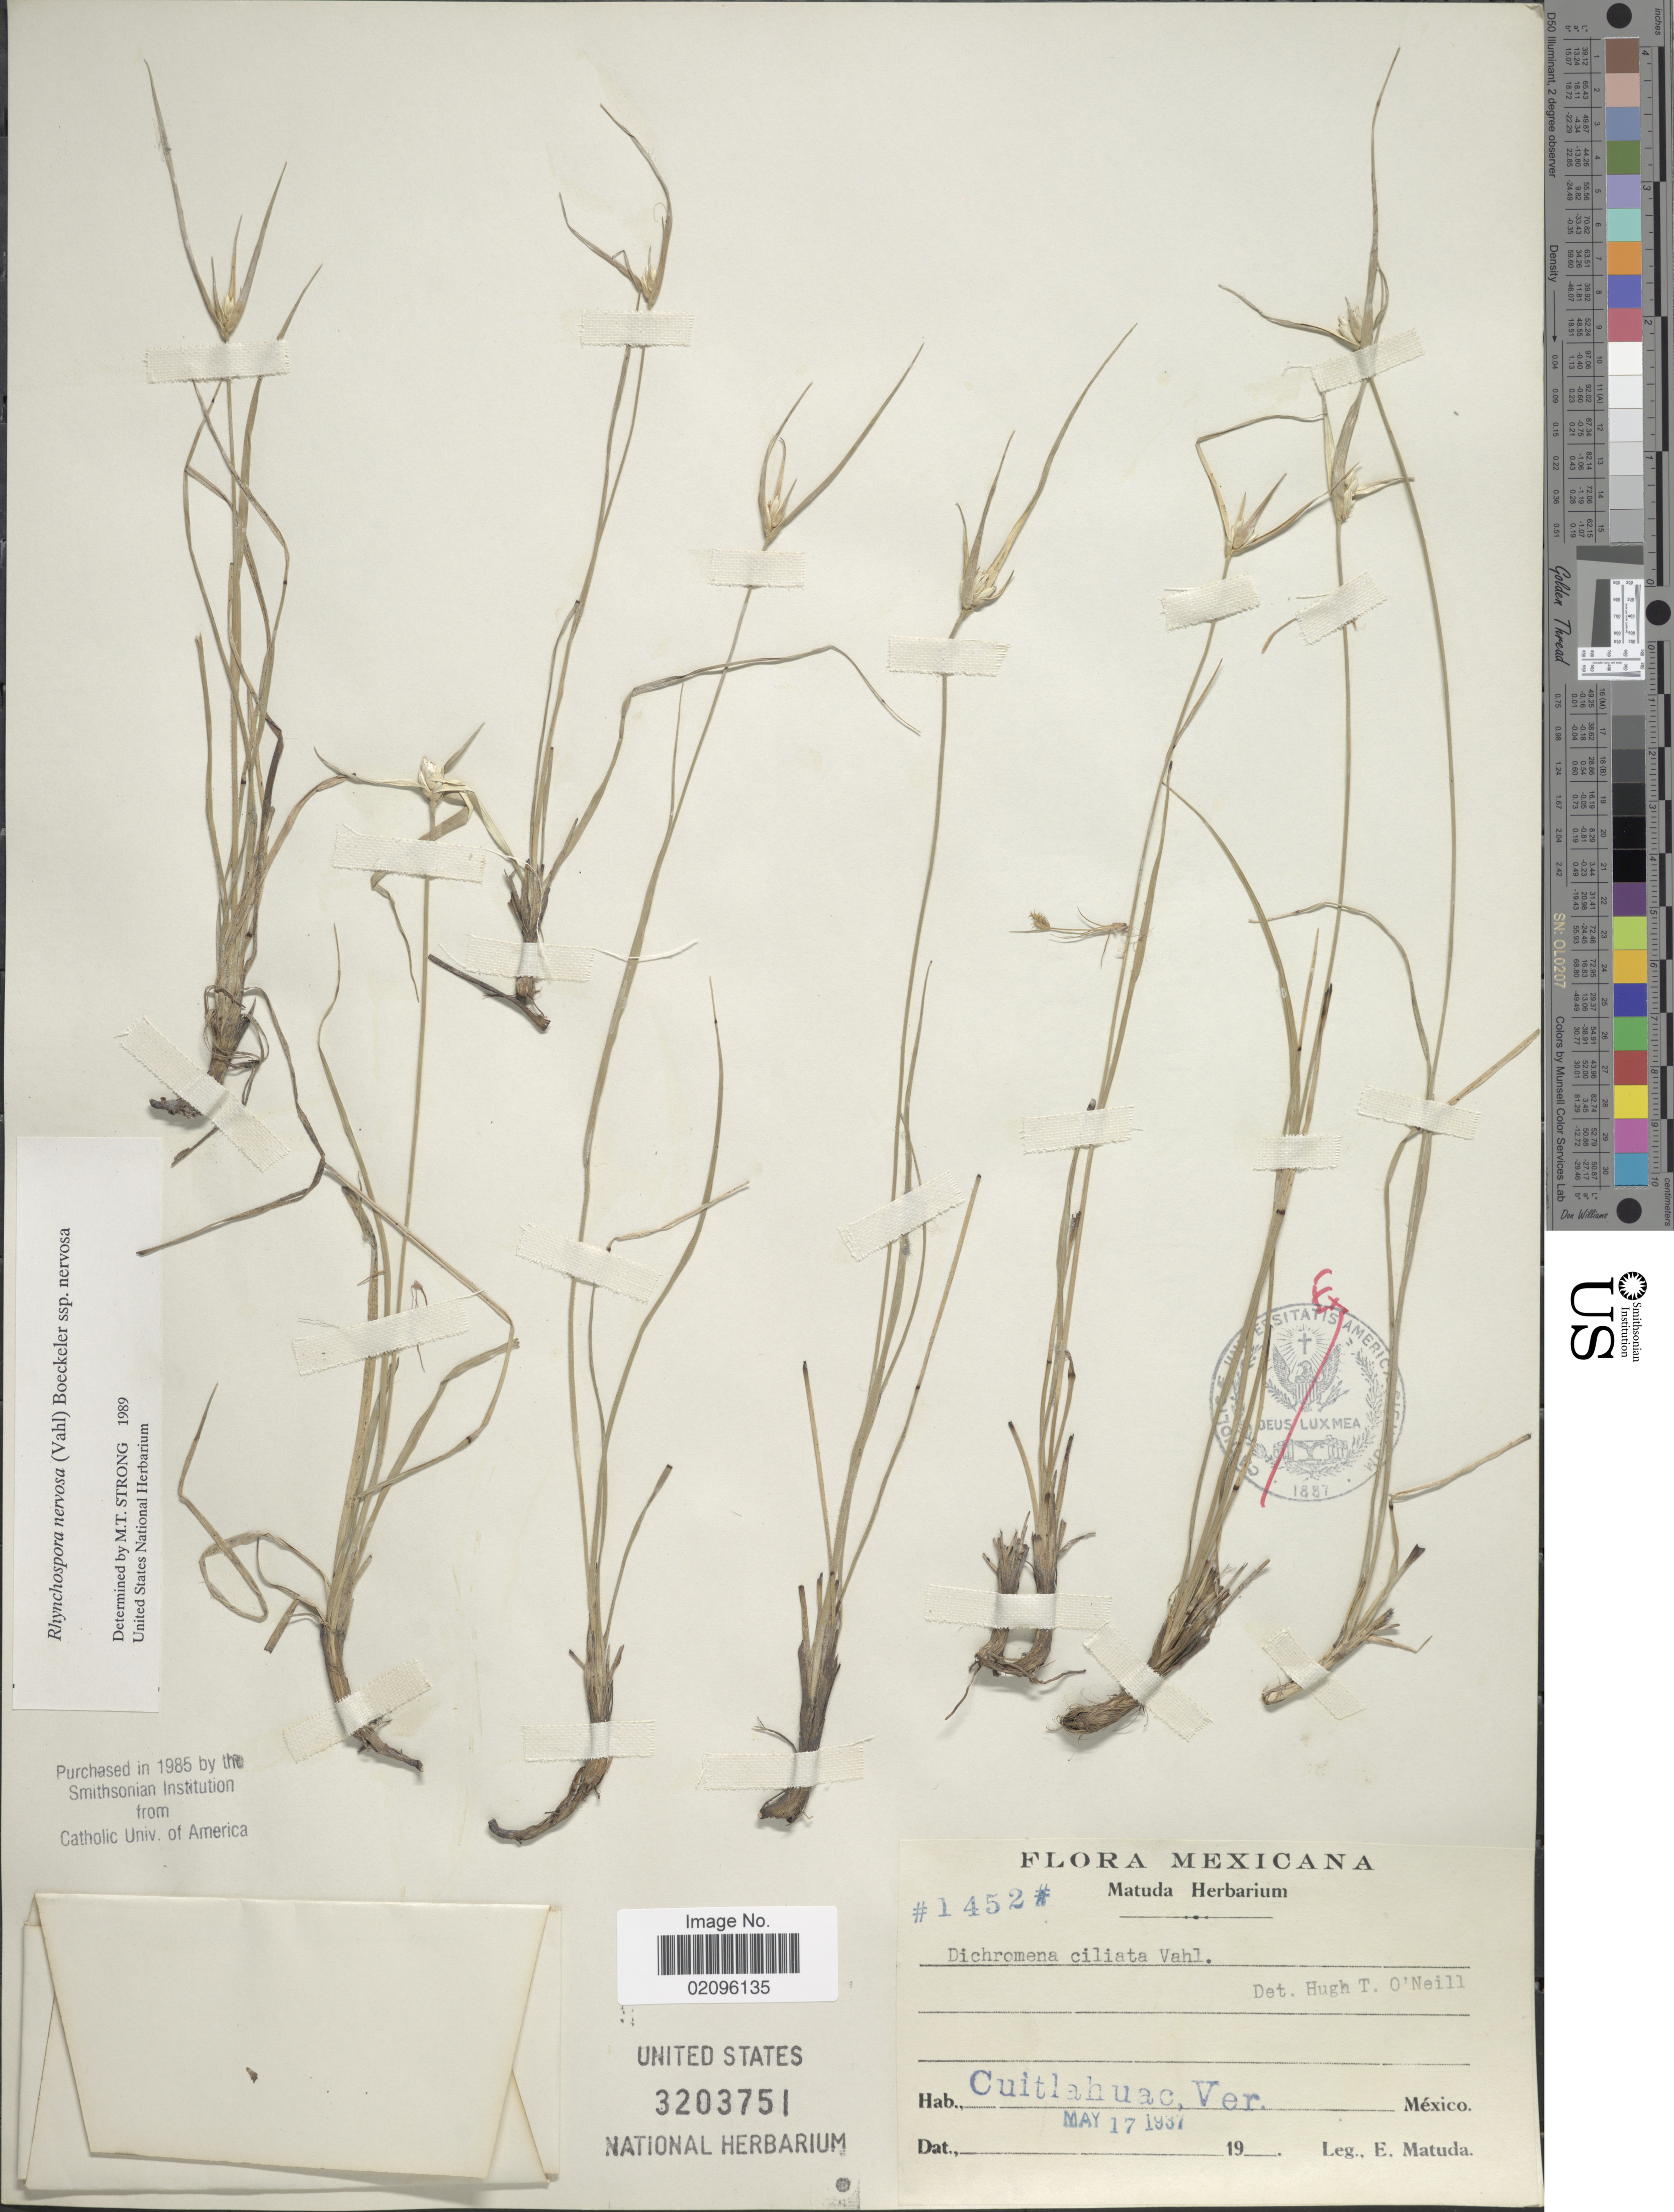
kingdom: Plantae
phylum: Tracheophyta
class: Liliopsida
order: Poales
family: Cyperaceae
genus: Rhynchospora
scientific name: Rhynchospora nervosa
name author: (Vahl) Boeckeler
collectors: E. Matuda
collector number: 1452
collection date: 1937-05-17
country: Mexico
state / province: Veracruz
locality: Cuitlahuac, Ver.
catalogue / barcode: US 3203751